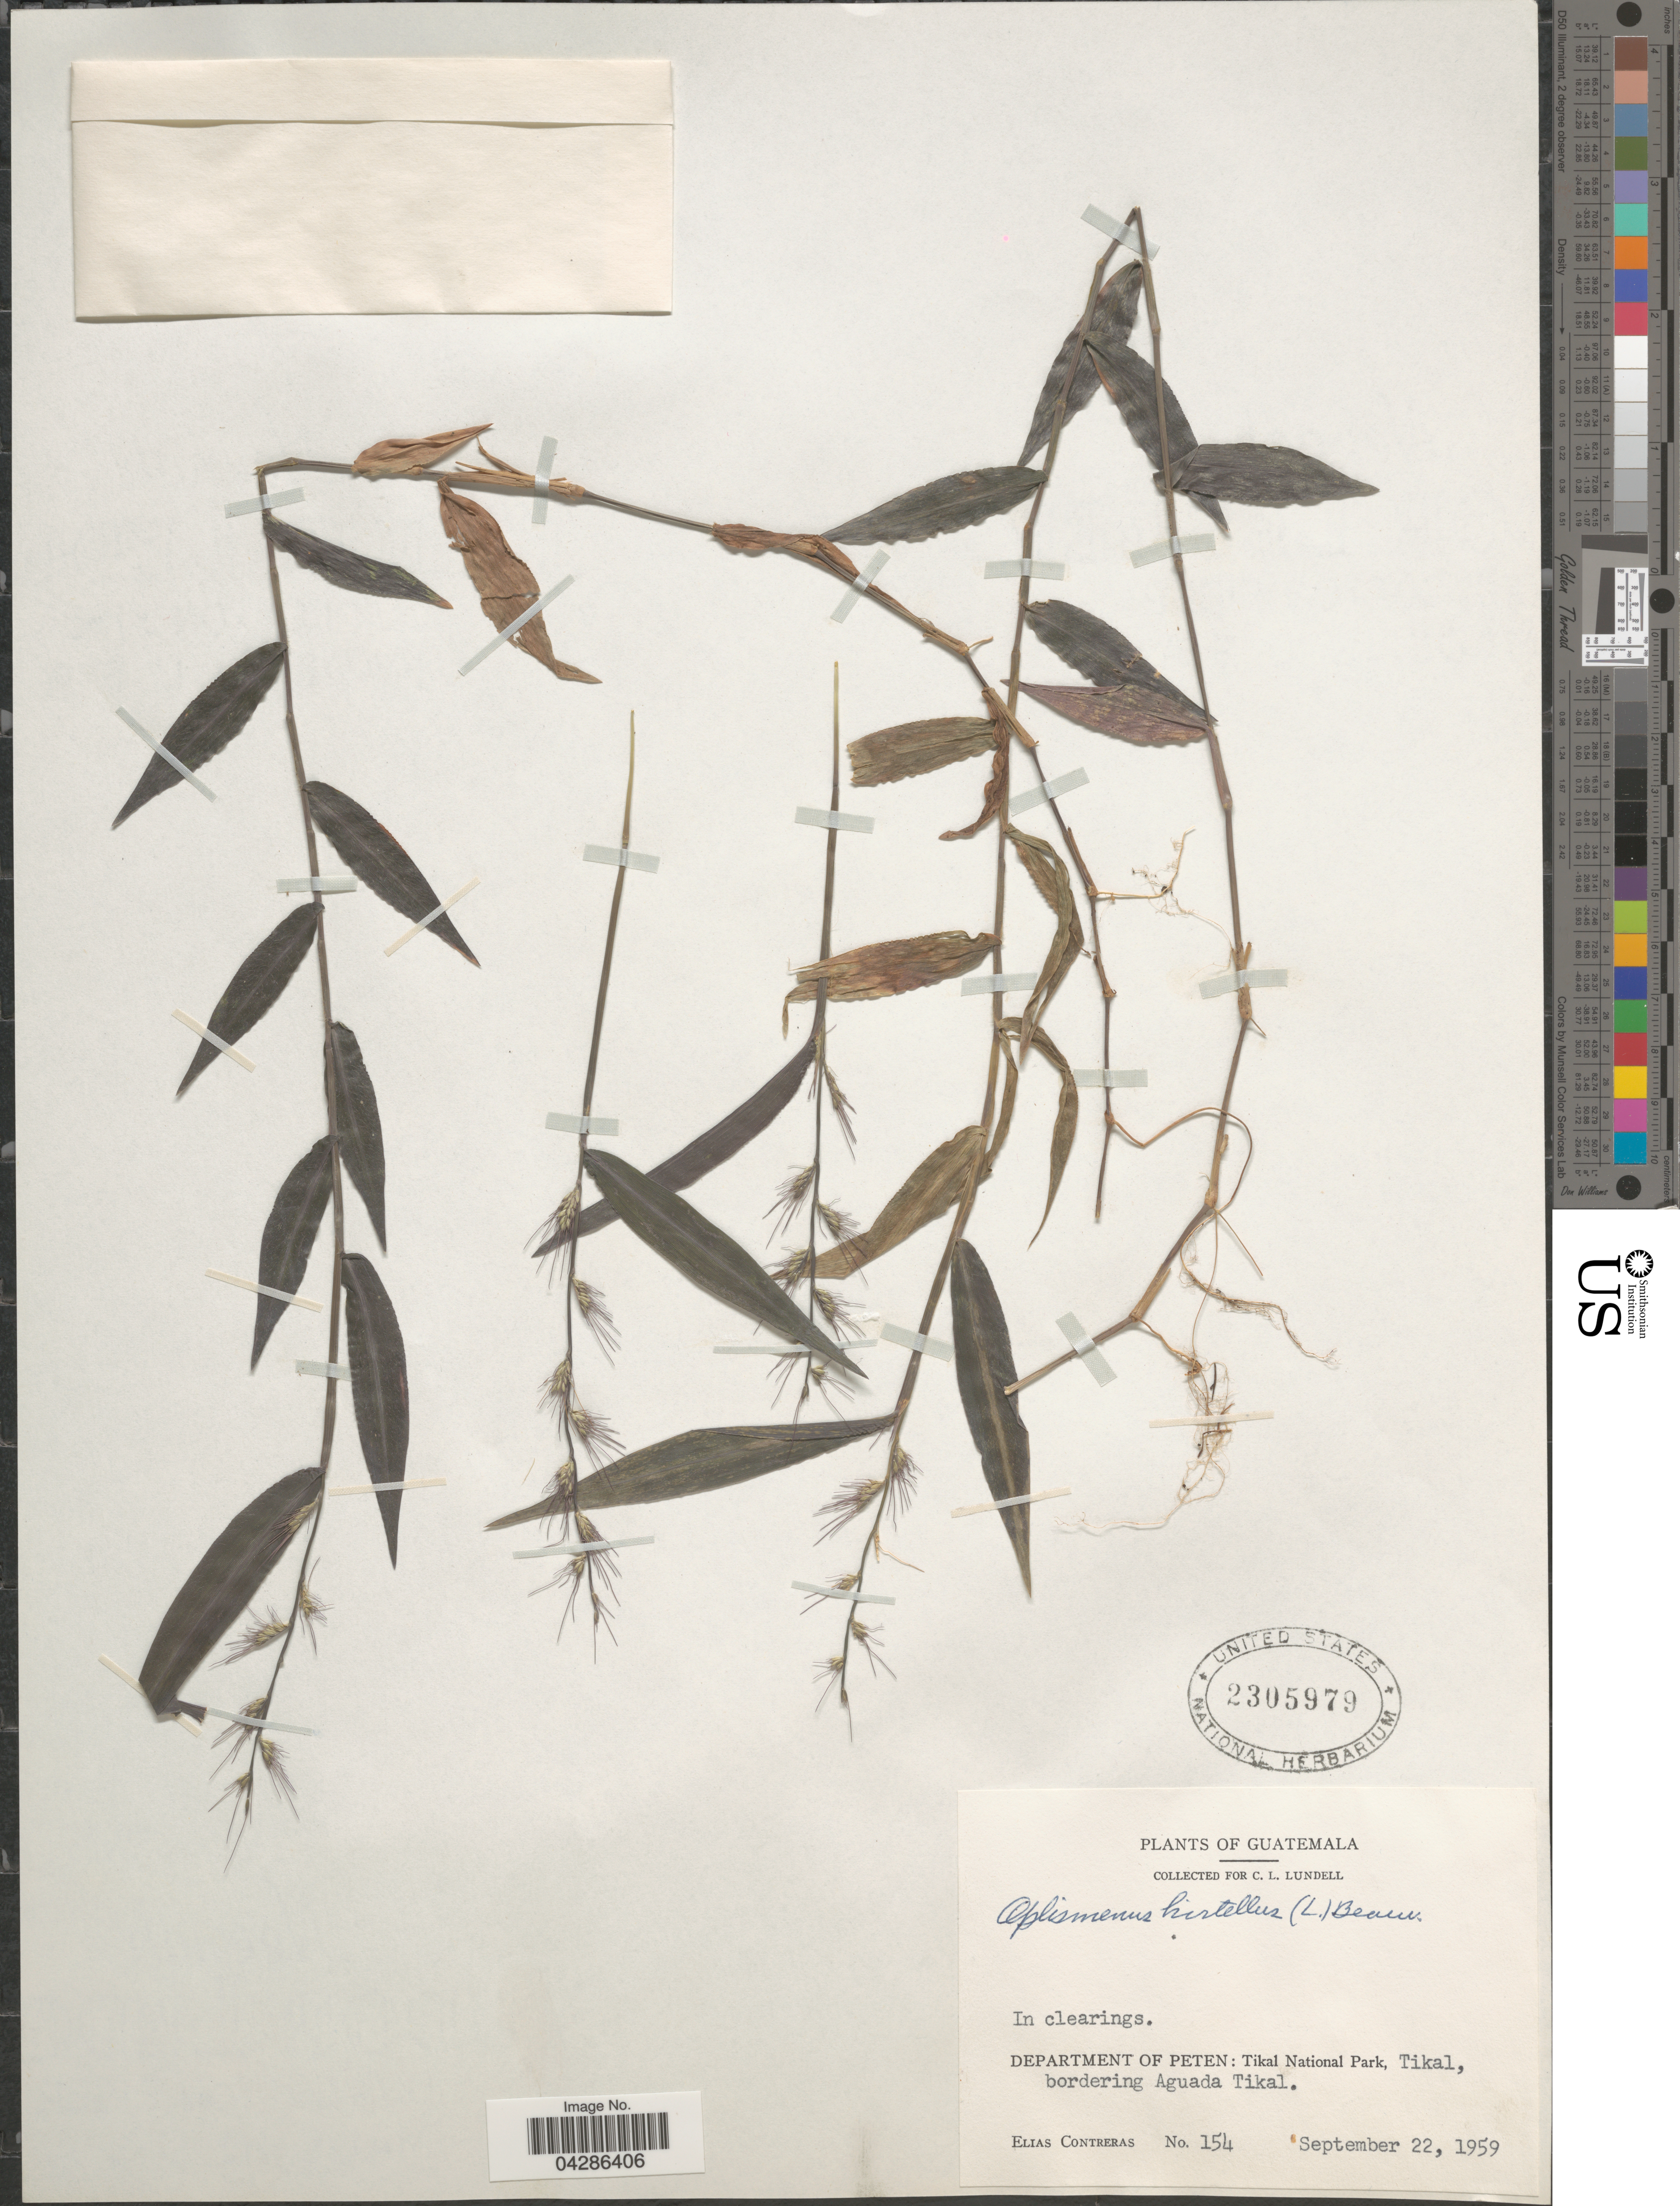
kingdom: Plantae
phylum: Tracheophyta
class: Liliopsida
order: Poales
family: Poaceae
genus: Oplismenus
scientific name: Oplismenus hirtellus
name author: (L.) P. Beauv.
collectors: E. Contreras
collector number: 154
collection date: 1959-09-22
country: Guatemala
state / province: El Peten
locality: Department Of Peten: Tikal National Park, Tikal, bordering Aguada Tikal.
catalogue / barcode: US 2305979